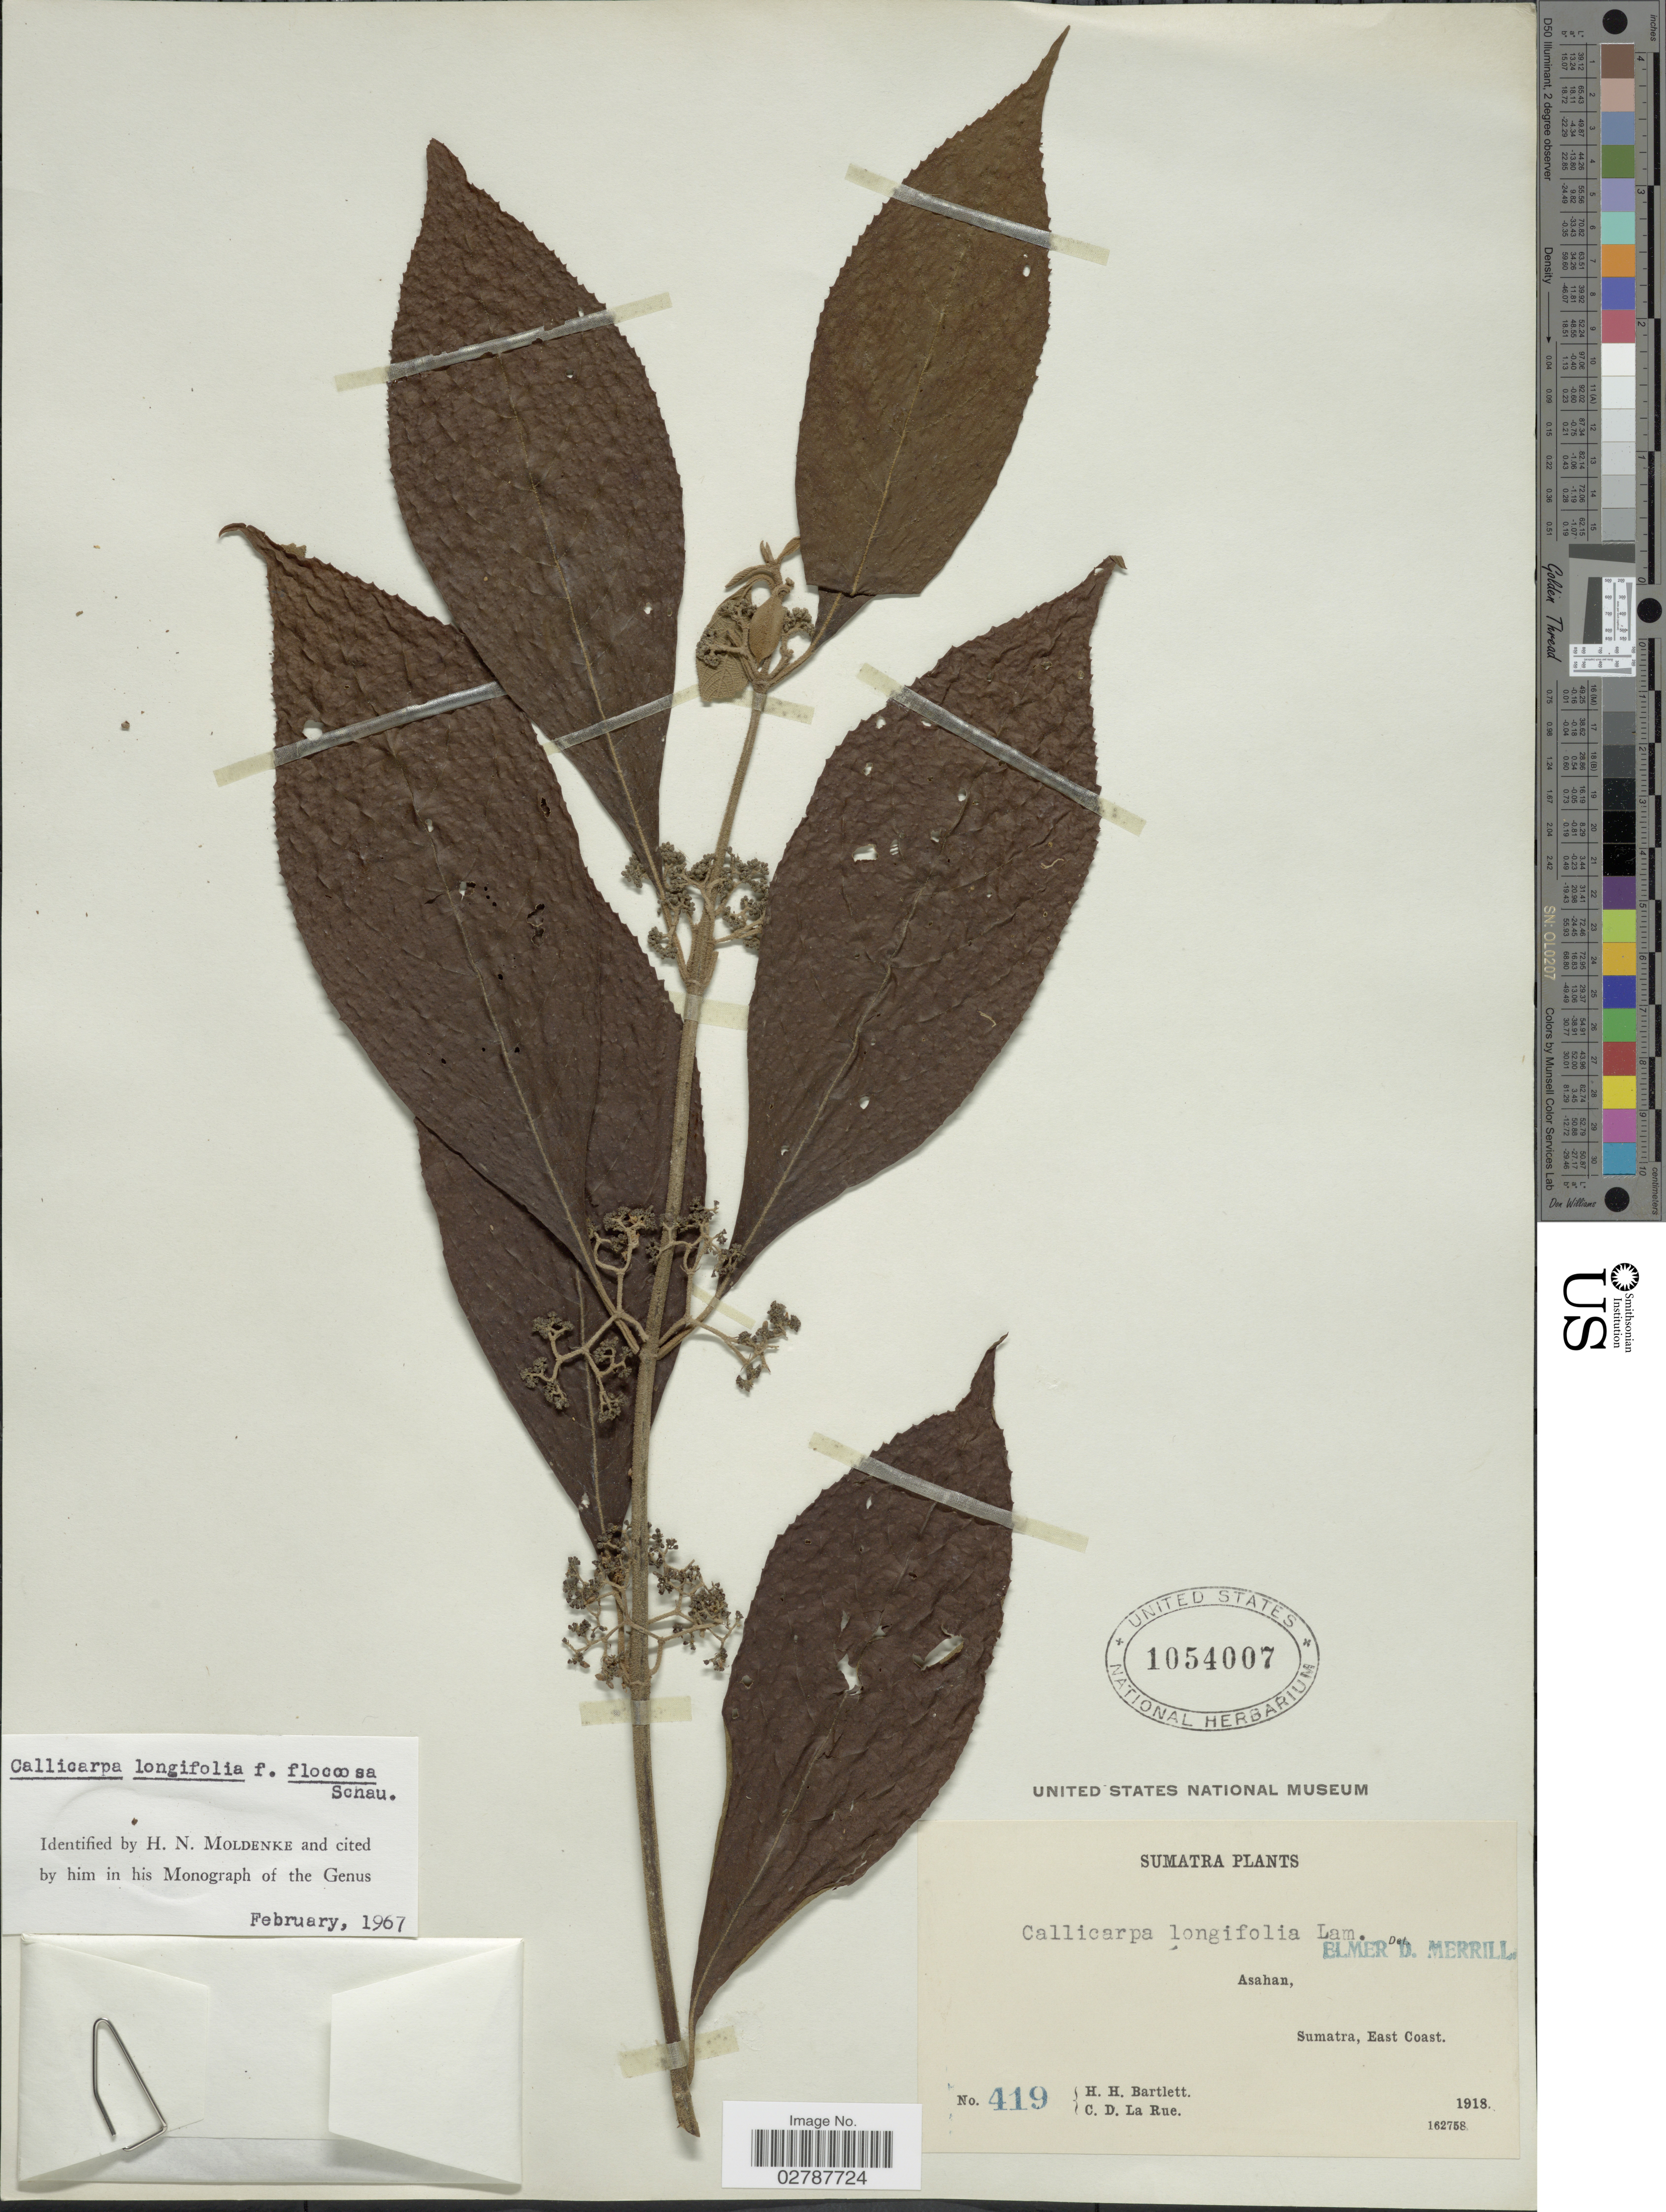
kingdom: Plantae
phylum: Tracheophyta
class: Magnoliopsida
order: Lamiales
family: Lamiaceae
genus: Callicarpa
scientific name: Callicarpa longifolia f. floccosa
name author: Schauer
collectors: H. H. Bartlett & C. La Rue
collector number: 419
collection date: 1918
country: Indonesia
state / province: Sumatra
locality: Asahan, East Coast.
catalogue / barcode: US 1054007